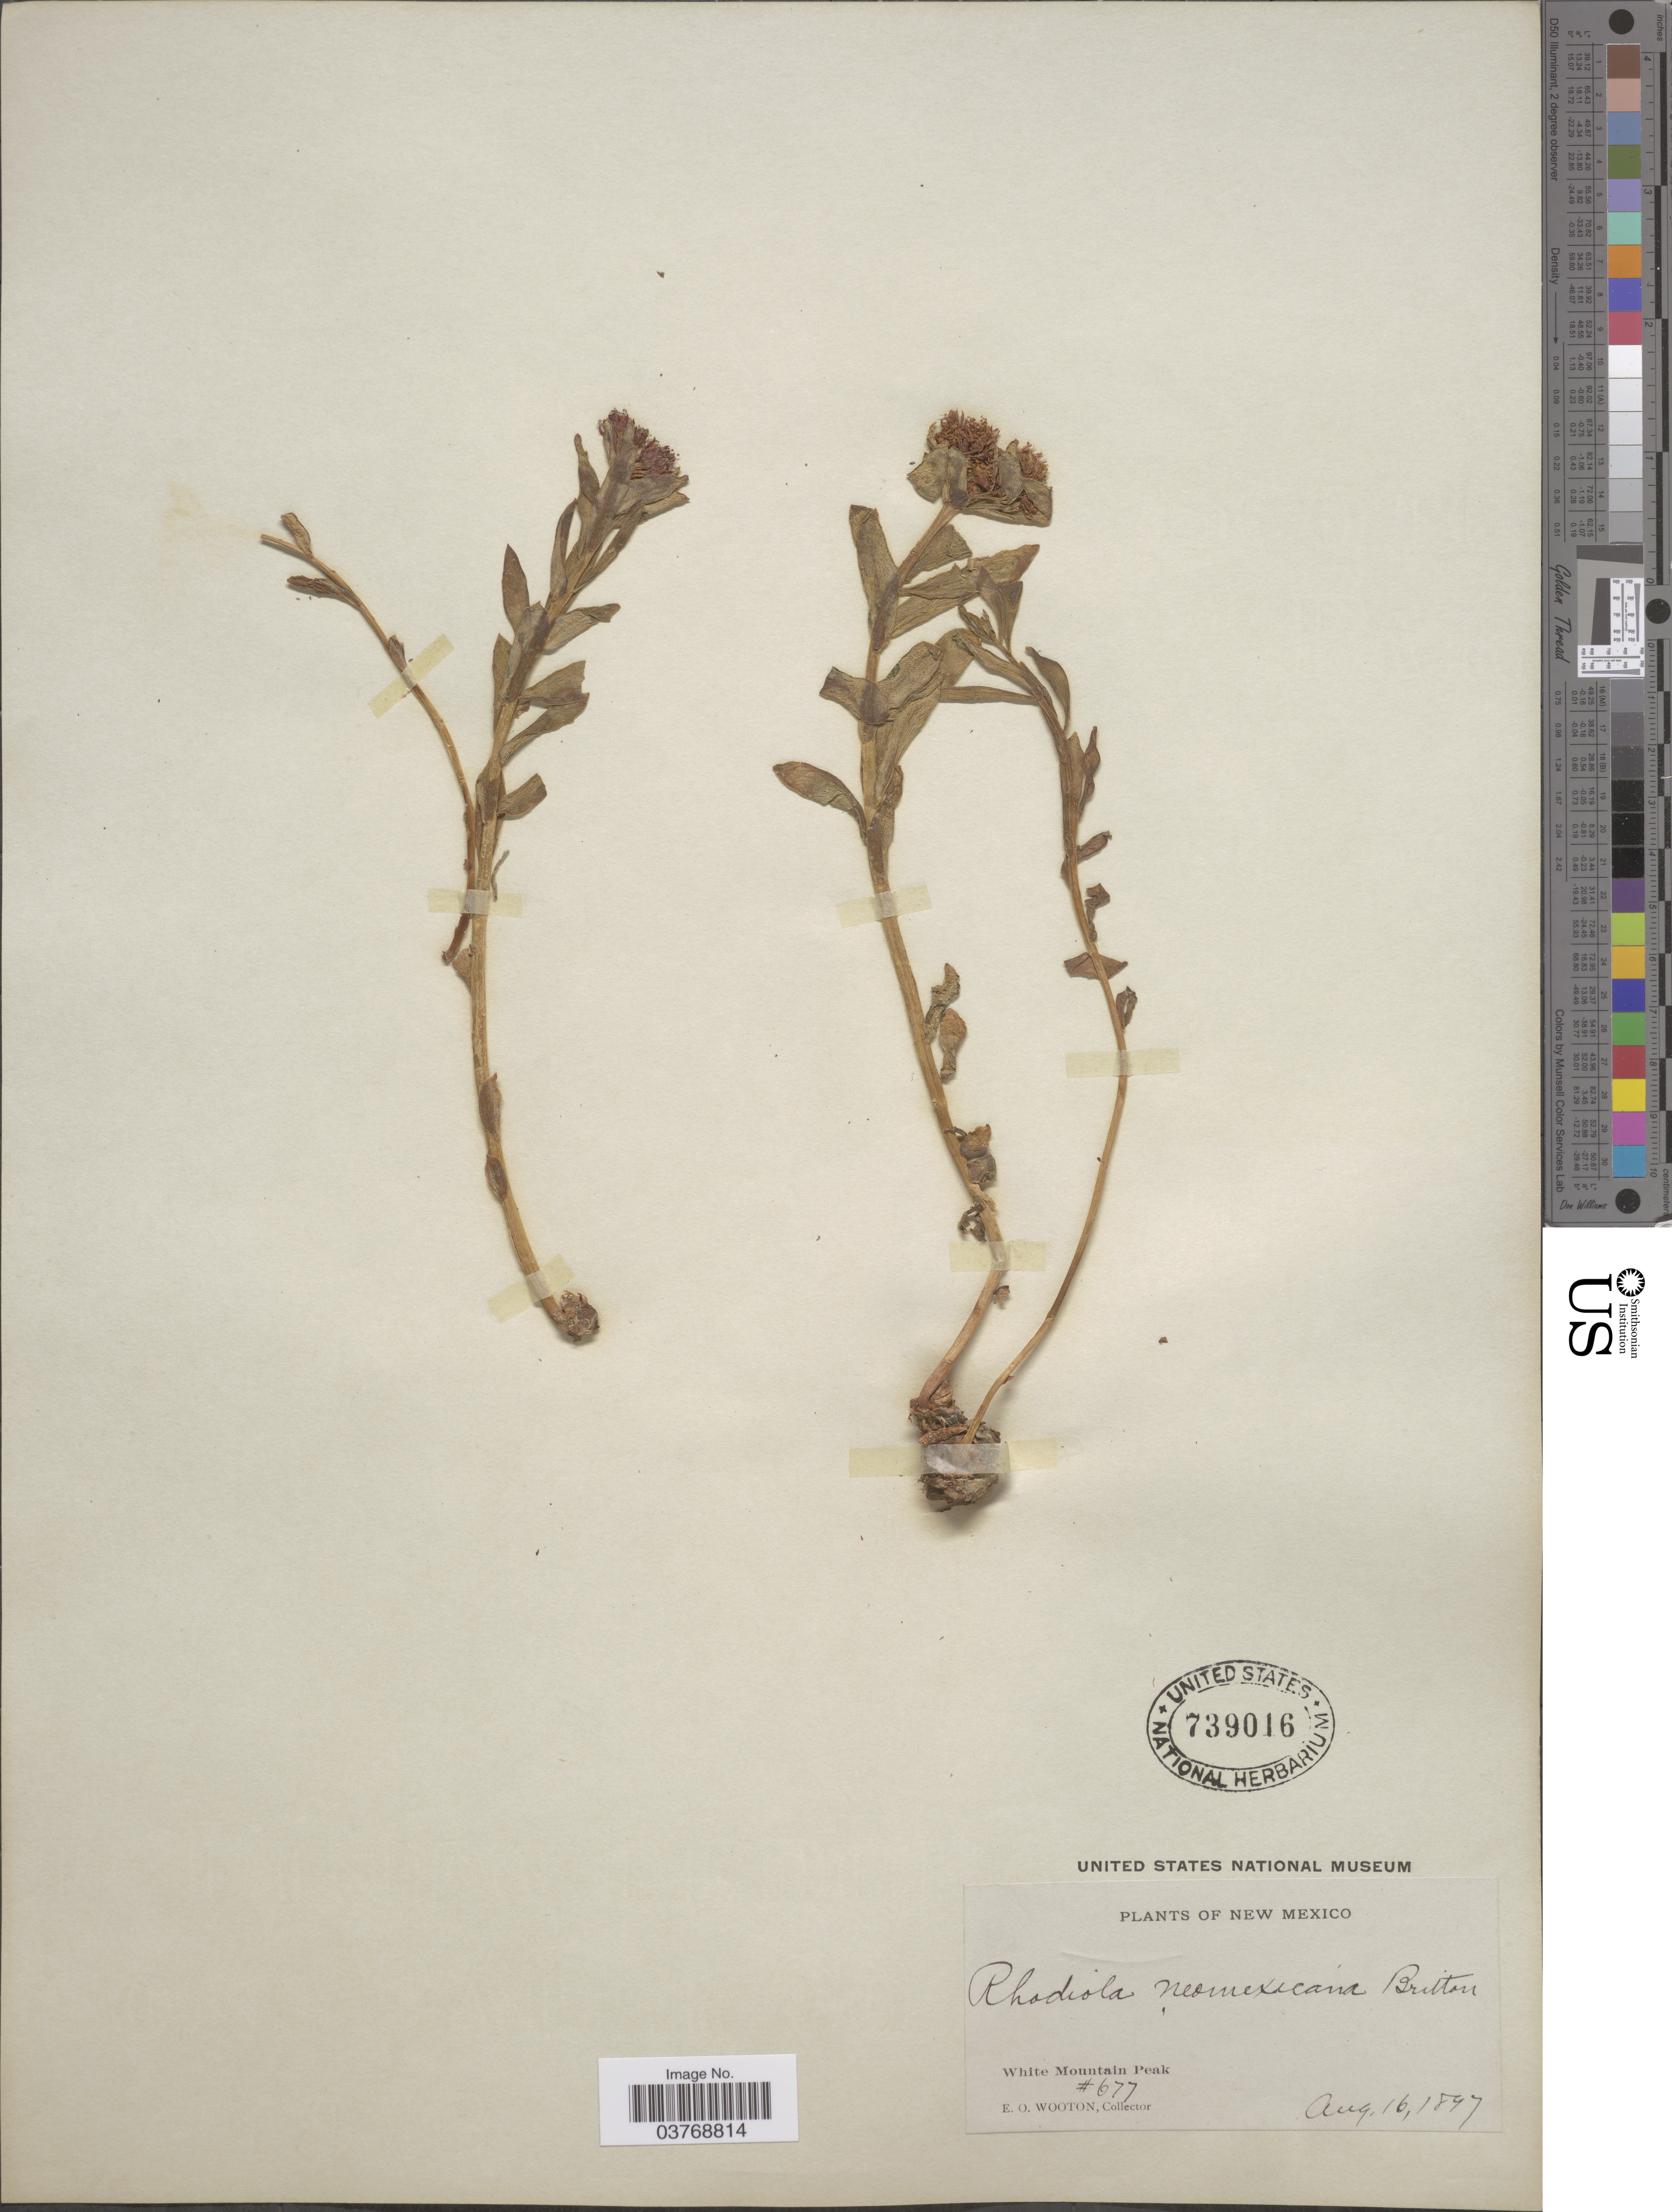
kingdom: Plantae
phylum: Tracheophyta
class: Magnoliopsida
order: Saxifragales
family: Crassulaceae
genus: Rhodiola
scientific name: Rhodiola integrifolia subsp. neomexicana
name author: (Britton) Kartesz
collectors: E. O. Wooton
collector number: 677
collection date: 1897-08-16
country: United States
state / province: New Mexico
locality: White Mountain Peak.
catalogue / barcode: US 739016